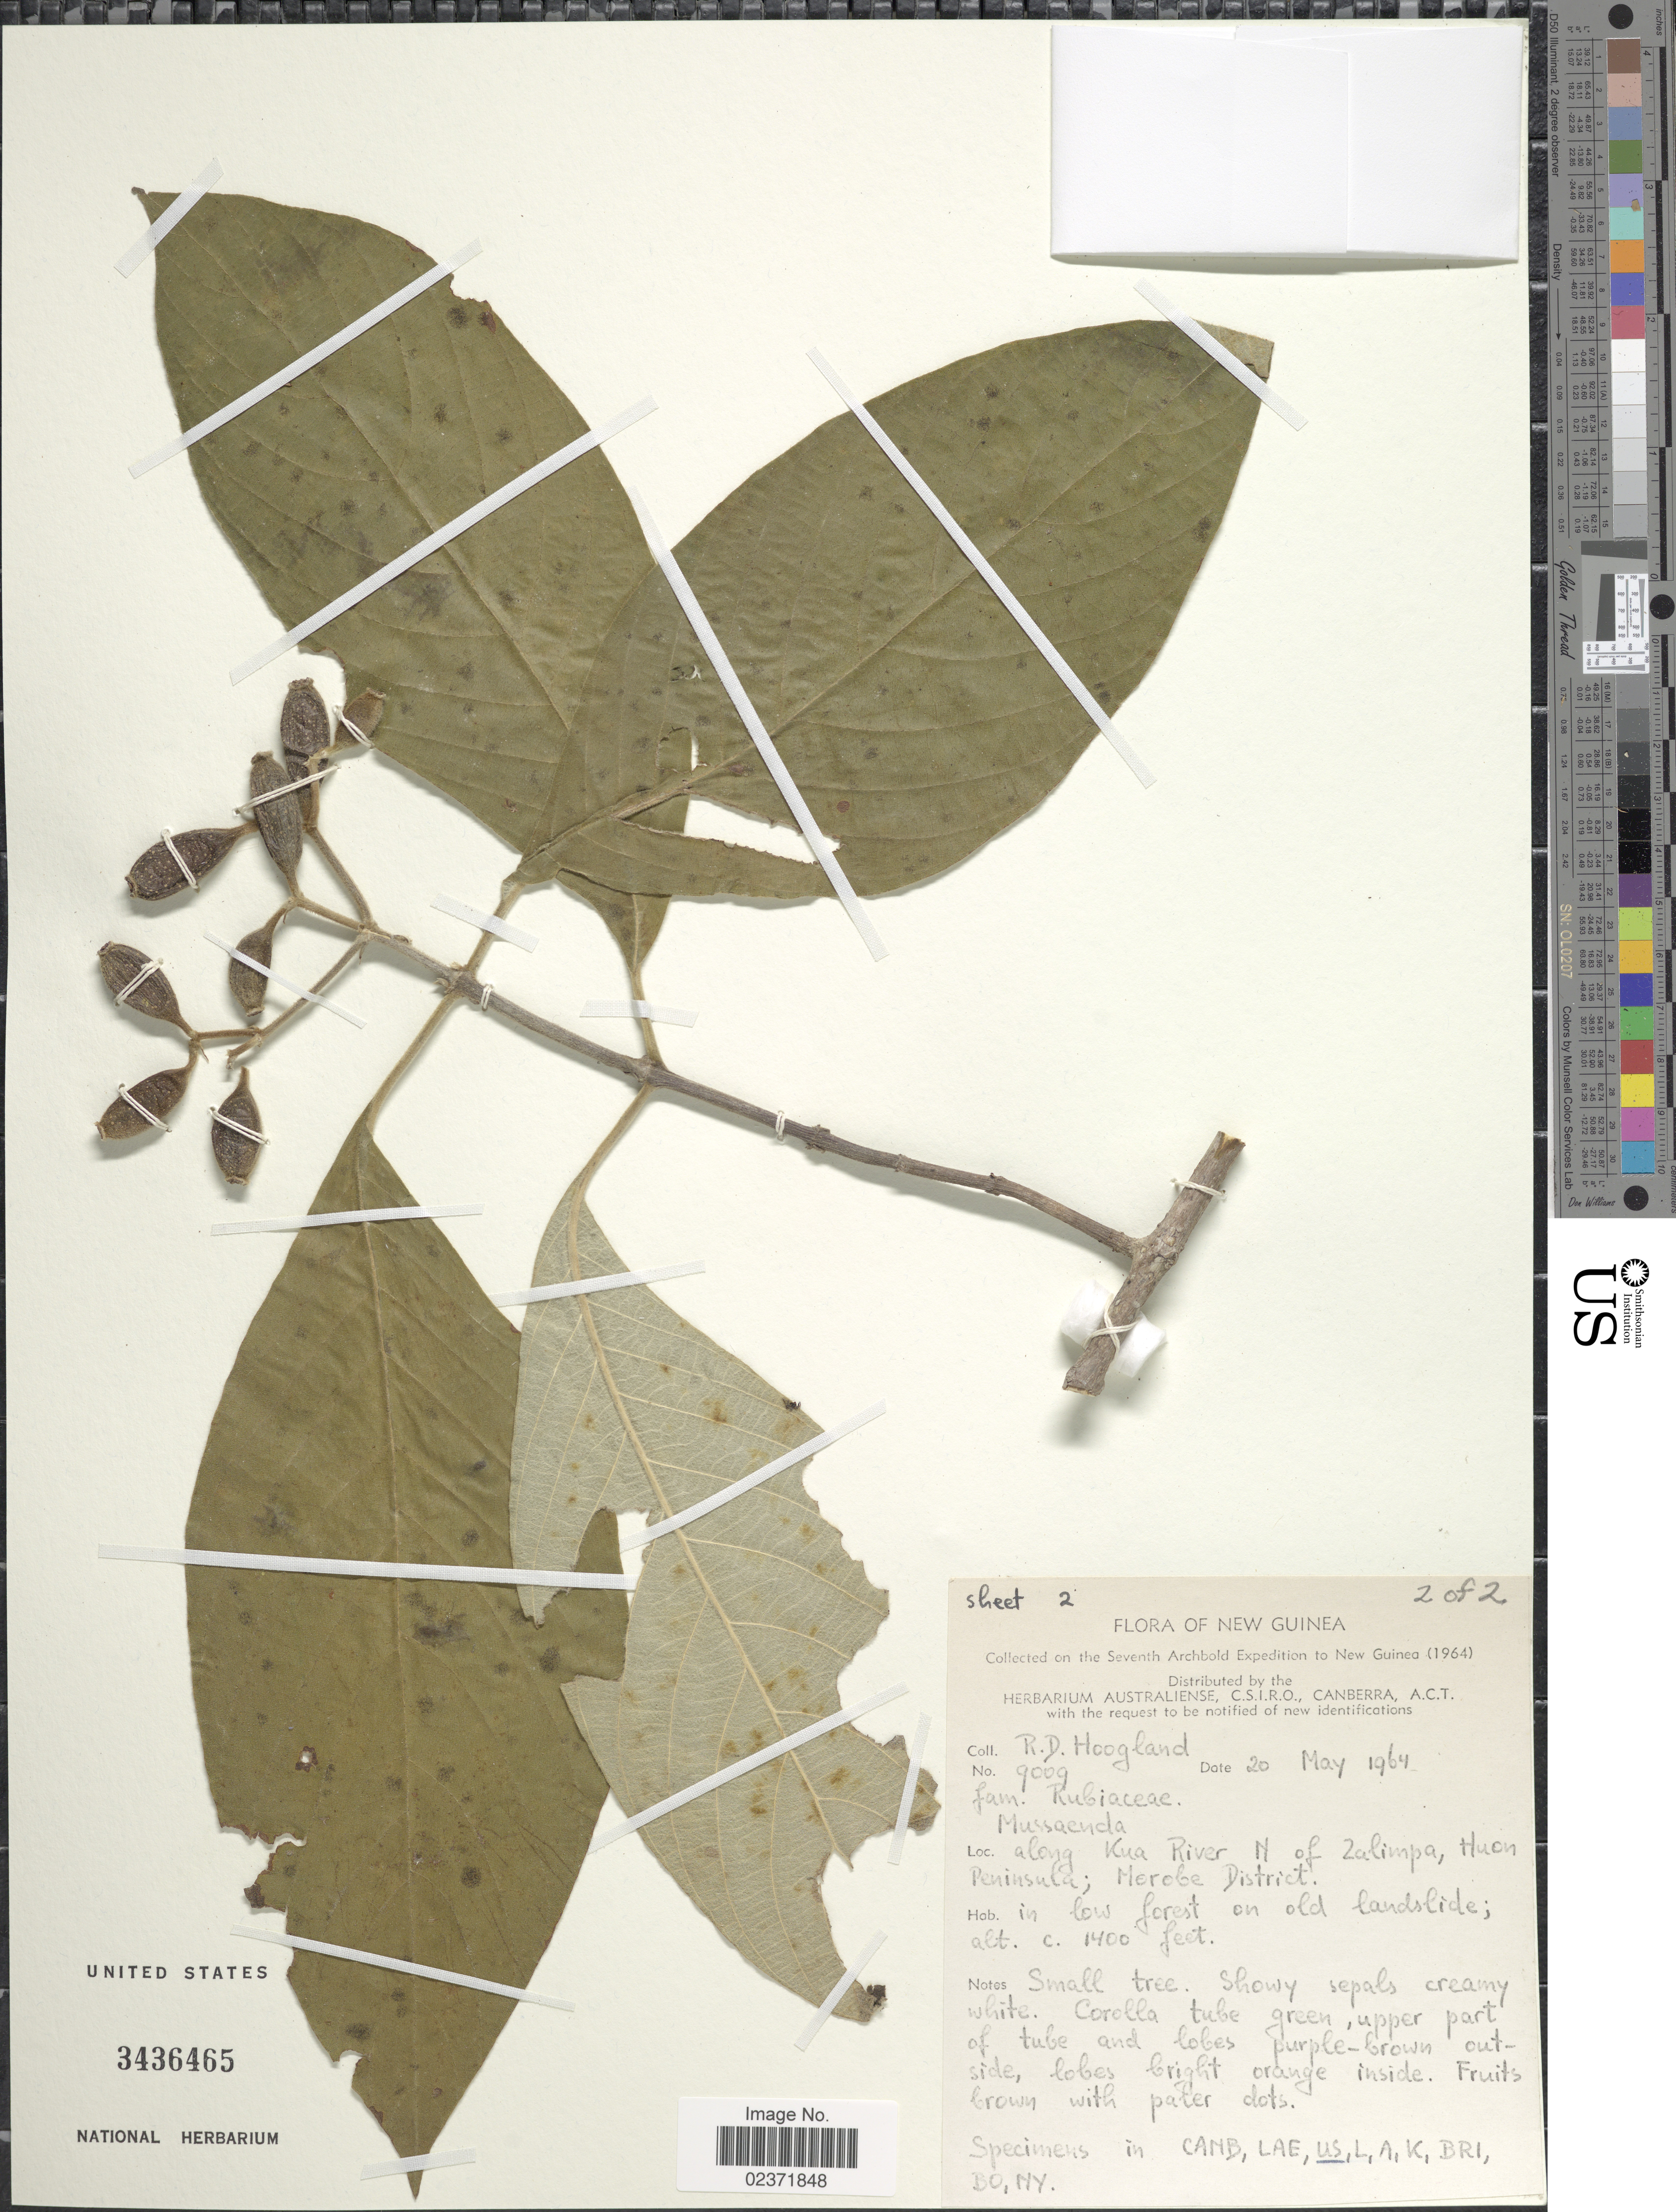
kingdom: Plantae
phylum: Tracheophyta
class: Magnoliopsida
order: Gentianales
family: Rubiaceae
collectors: R. D. Hoogland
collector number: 9009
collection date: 1964-05-20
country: Papua New Guinea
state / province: Morobe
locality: New Guinea, Along Kua River N of Zalimpa, Huon Peninsula; Morobe District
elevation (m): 427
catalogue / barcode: US 3436465